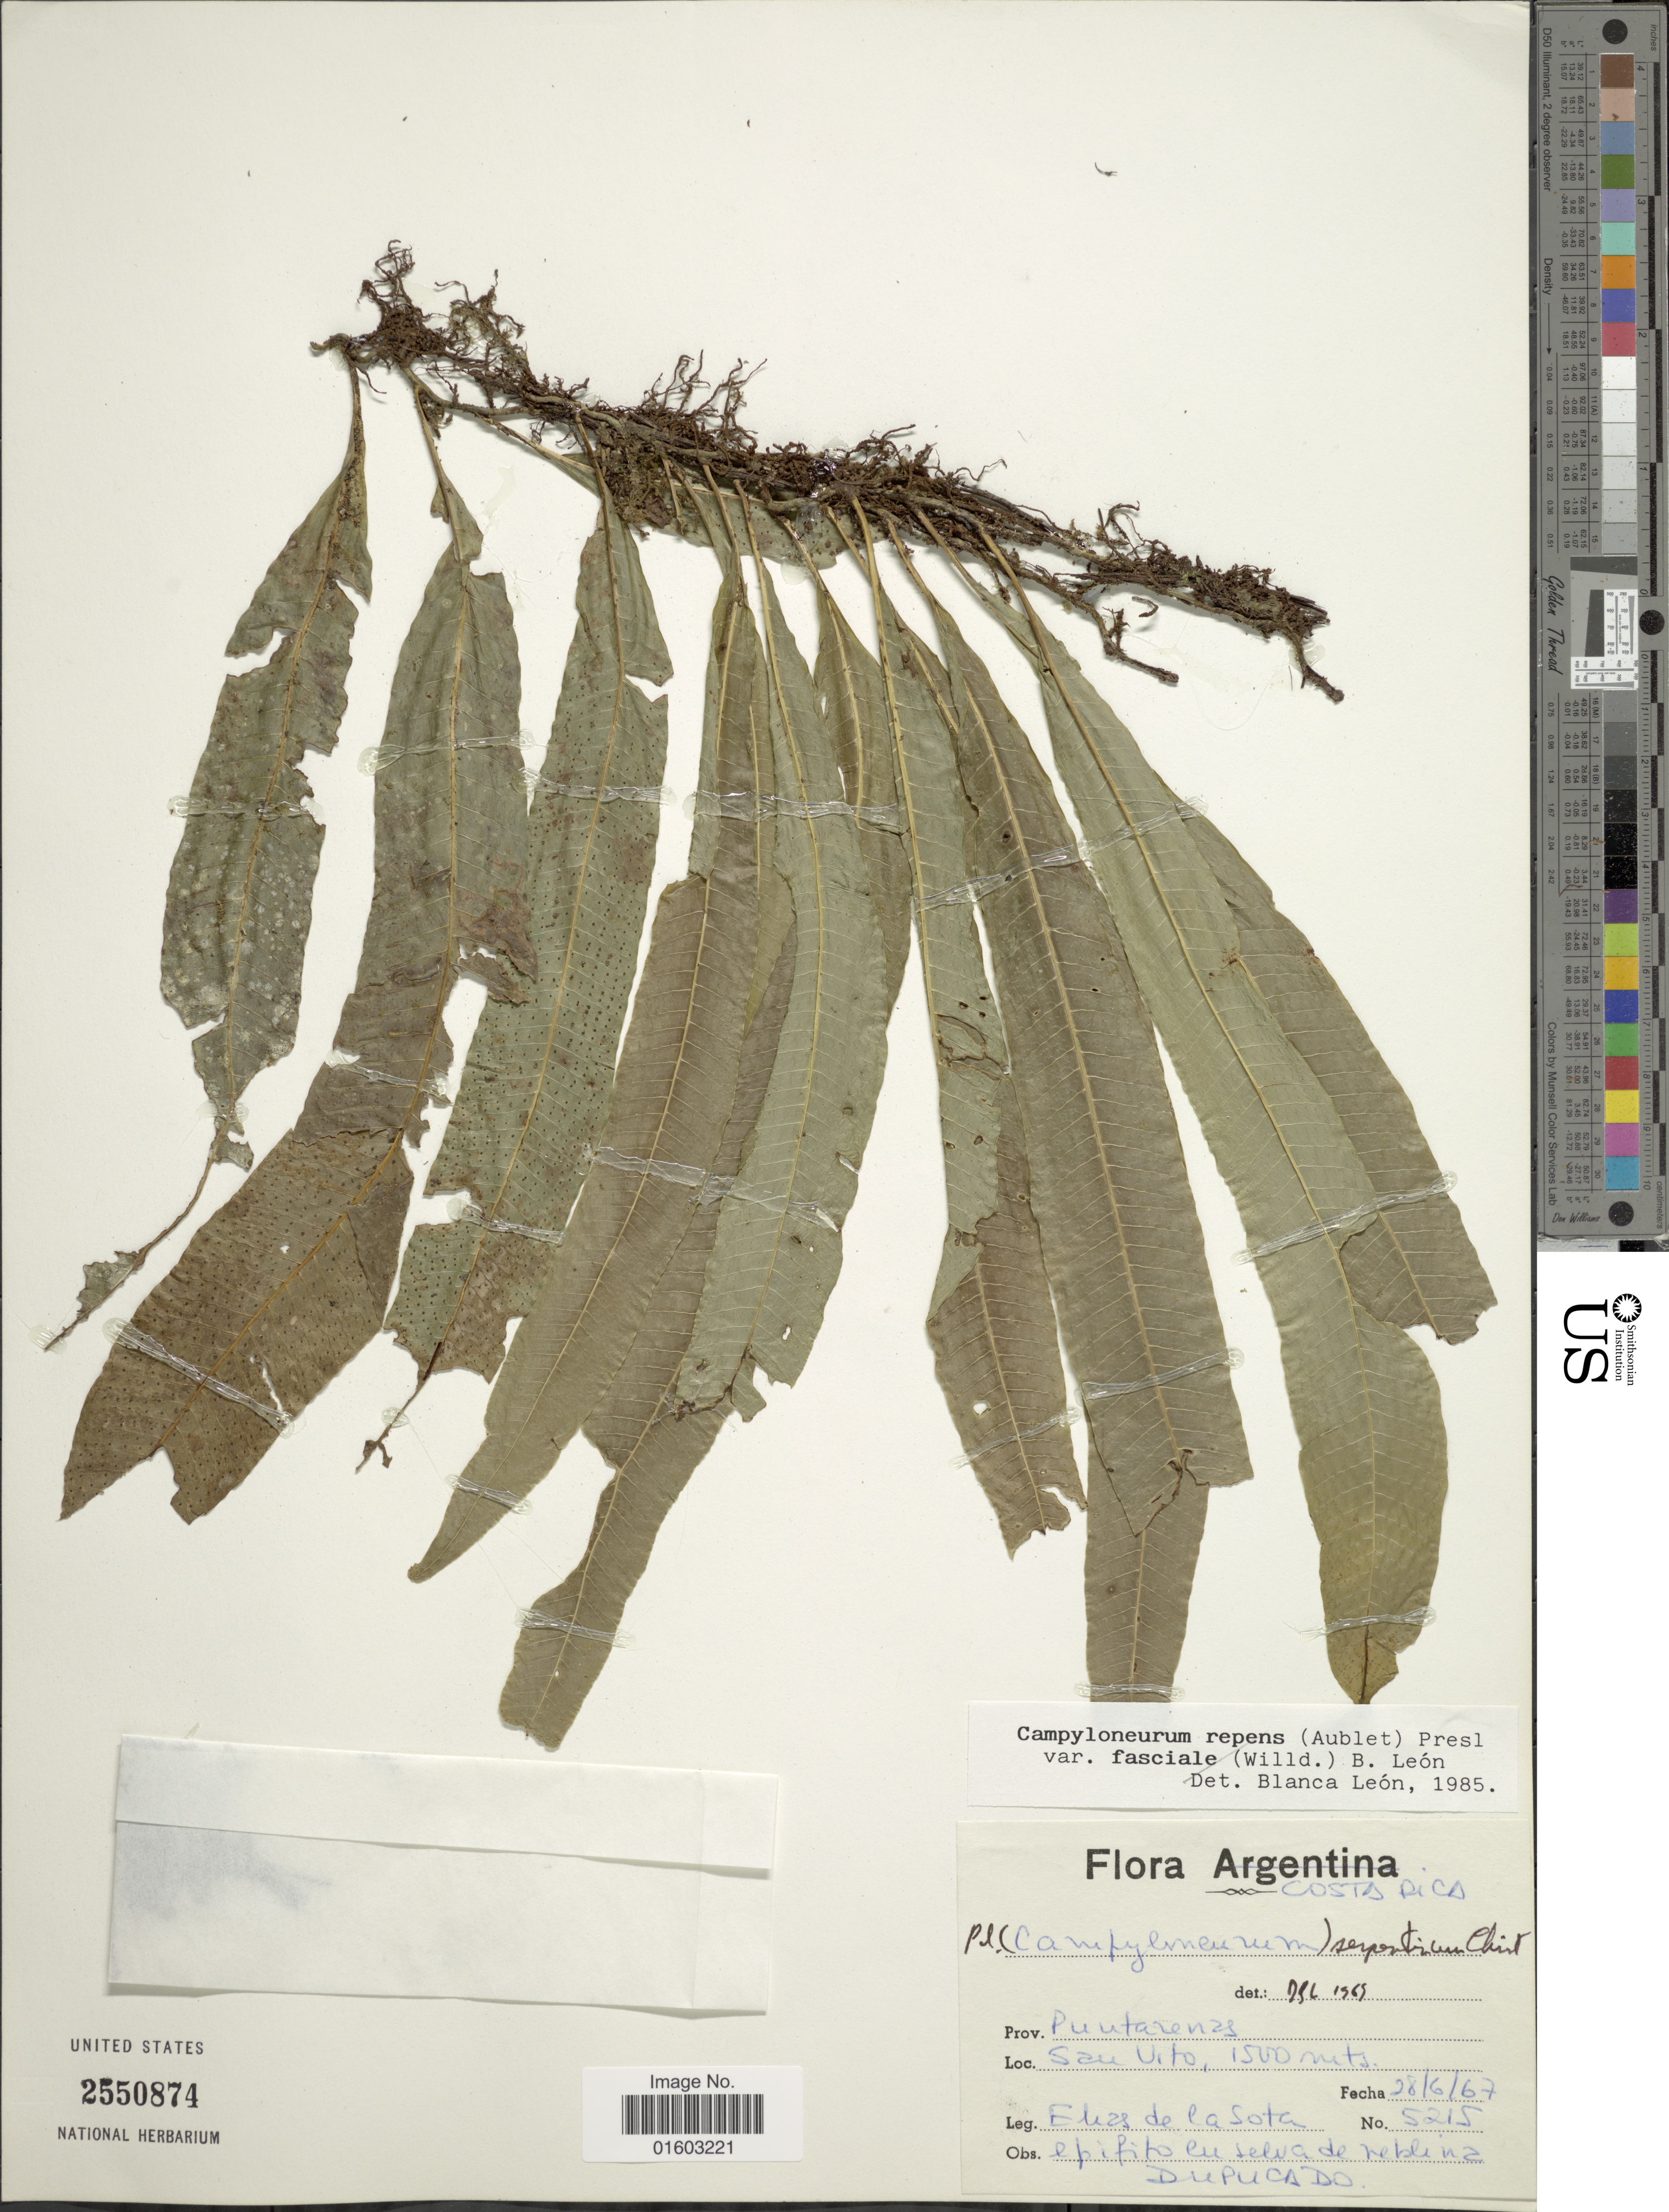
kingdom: Plantae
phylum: Tracheophyta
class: Polypodiopsida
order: Polypodiales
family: Polypodiaceae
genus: Campyloneurum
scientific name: Campyloneurum serpentinum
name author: (Christ) Ching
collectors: E. R. de la Sota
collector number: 5215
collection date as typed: Transcribed d/m/y: 28/6/67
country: Costa Rica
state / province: Puntarenas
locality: San Vito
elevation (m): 1500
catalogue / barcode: US 2550874